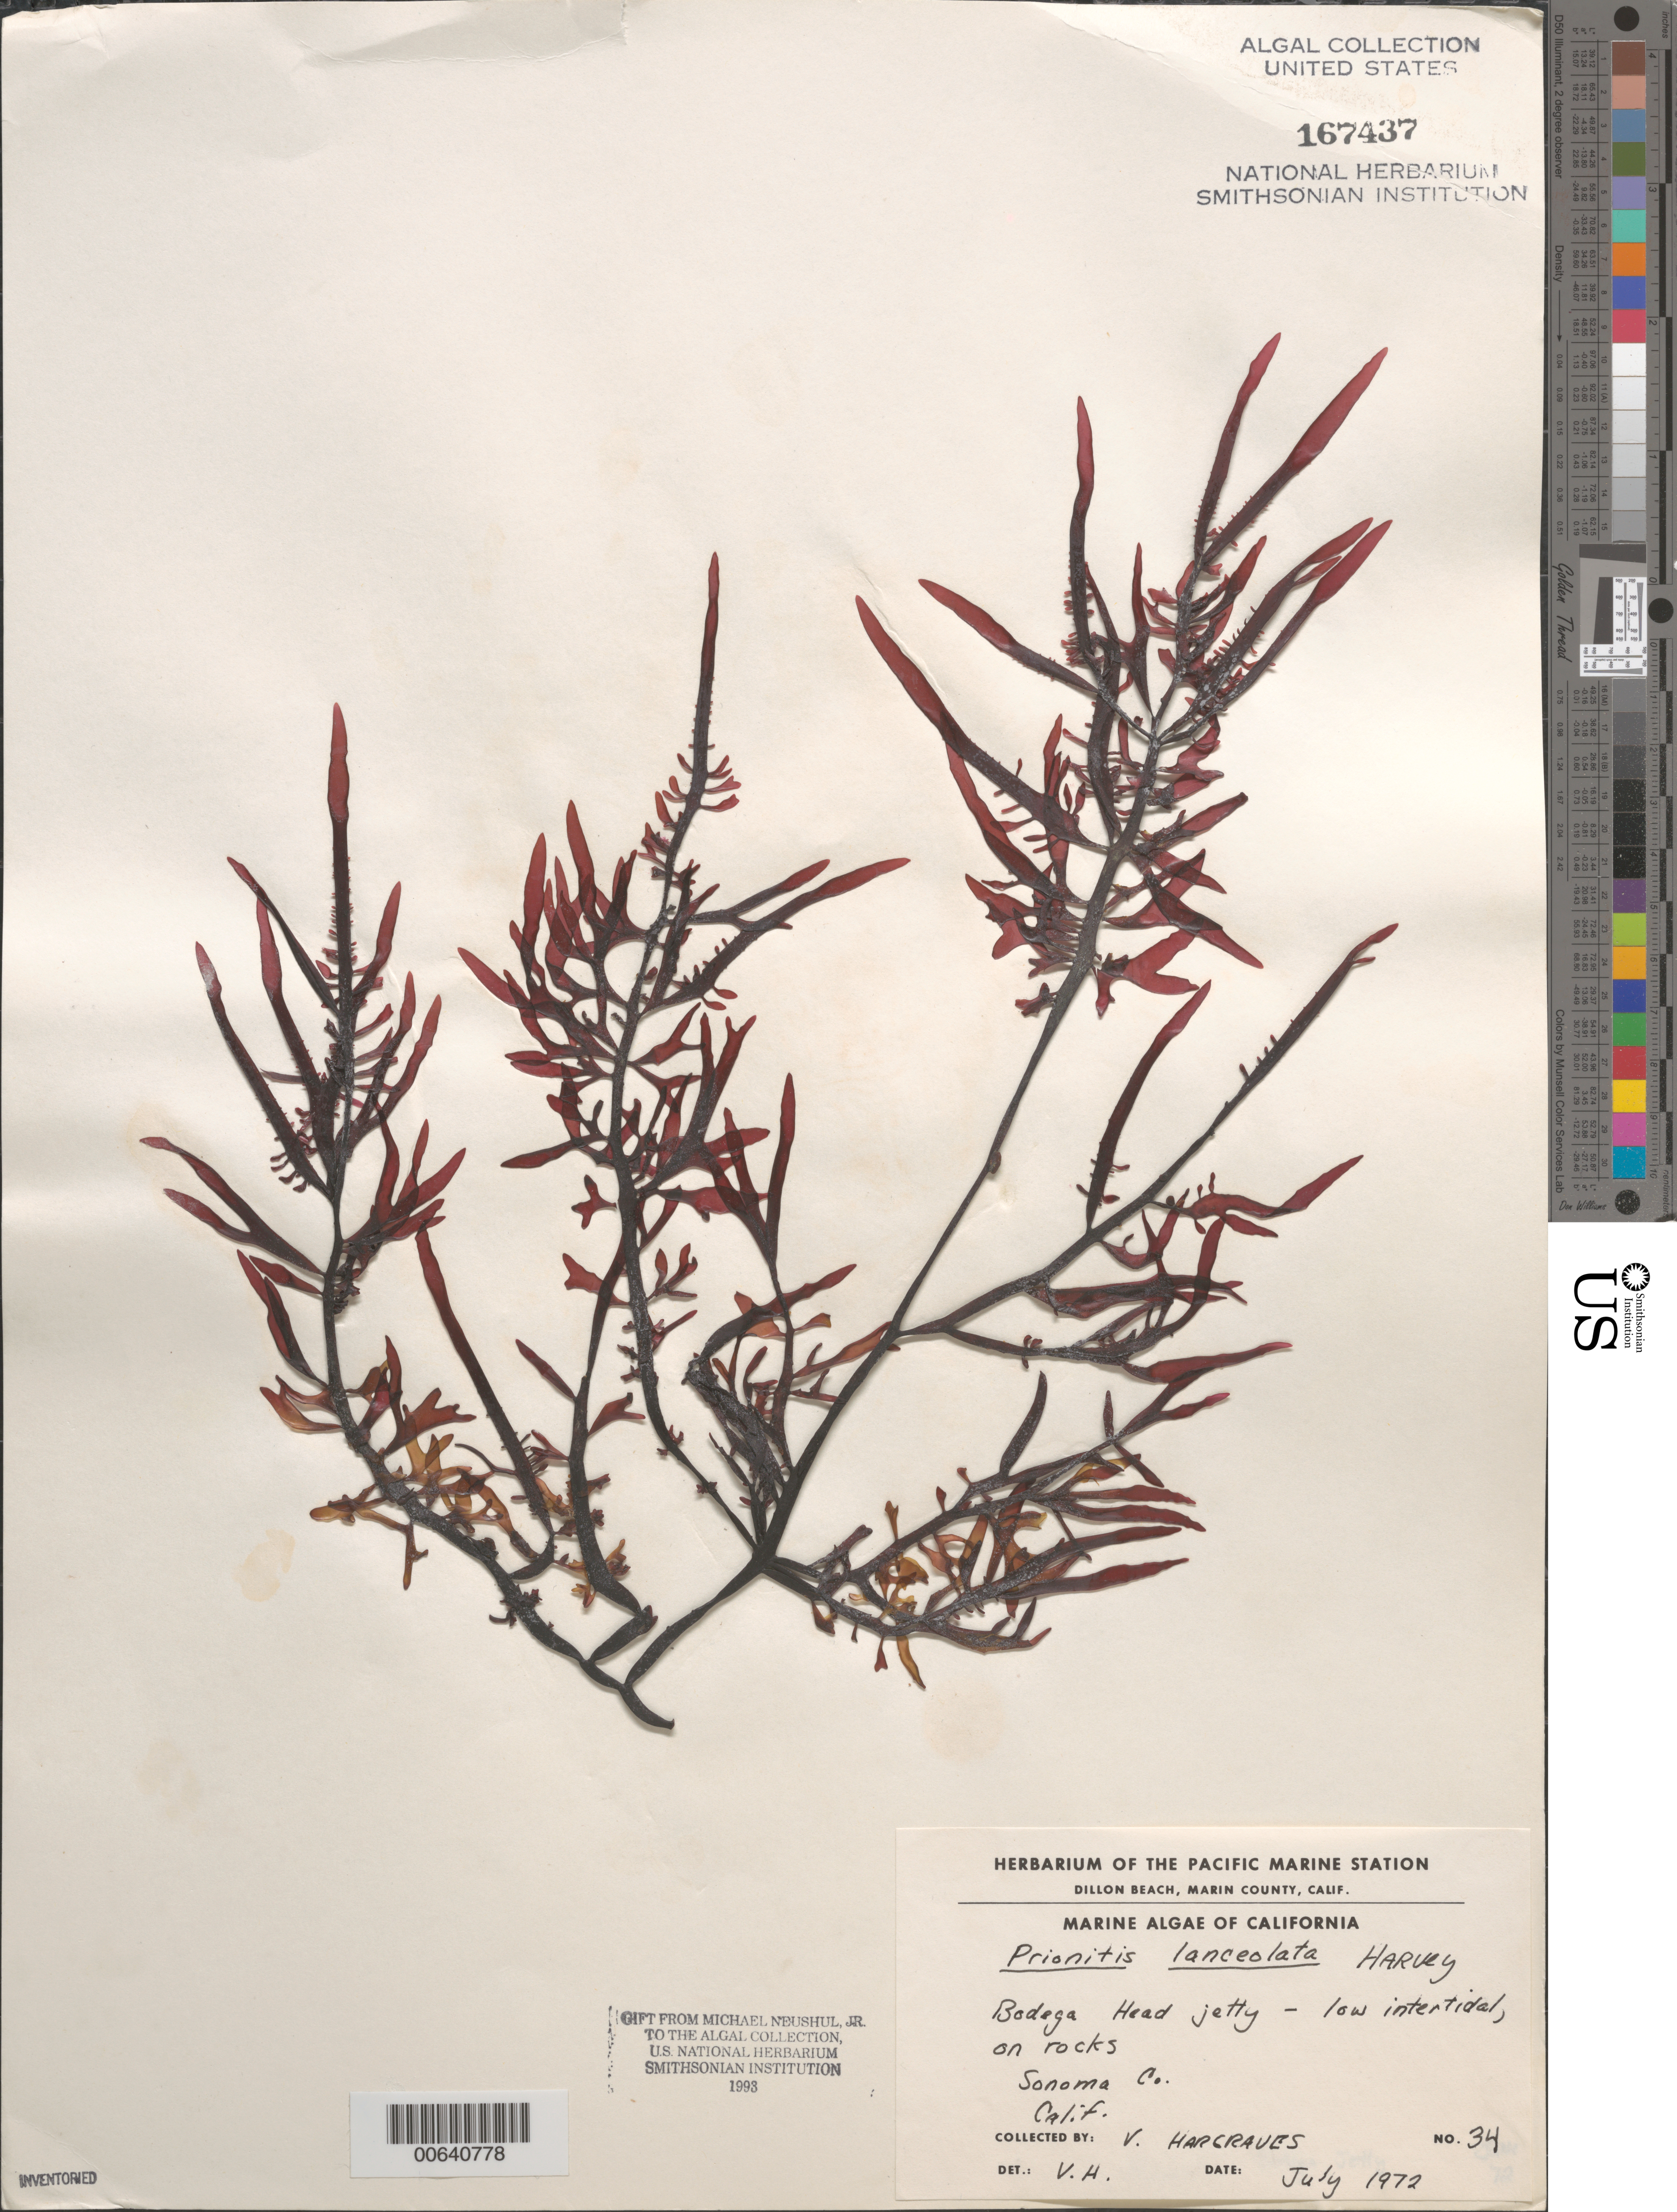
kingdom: Plantae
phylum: Rhodophyta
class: Florideophyceae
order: Cryptonemiales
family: Cryptonemiaceae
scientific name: Prionitis lanceolata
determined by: Hargraves, V. A.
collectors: V. Hargraves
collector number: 34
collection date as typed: Jul 1972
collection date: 1972-07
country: United States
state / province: California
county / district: Sonoma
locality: Bodega Head jetty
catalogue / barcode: US 167437